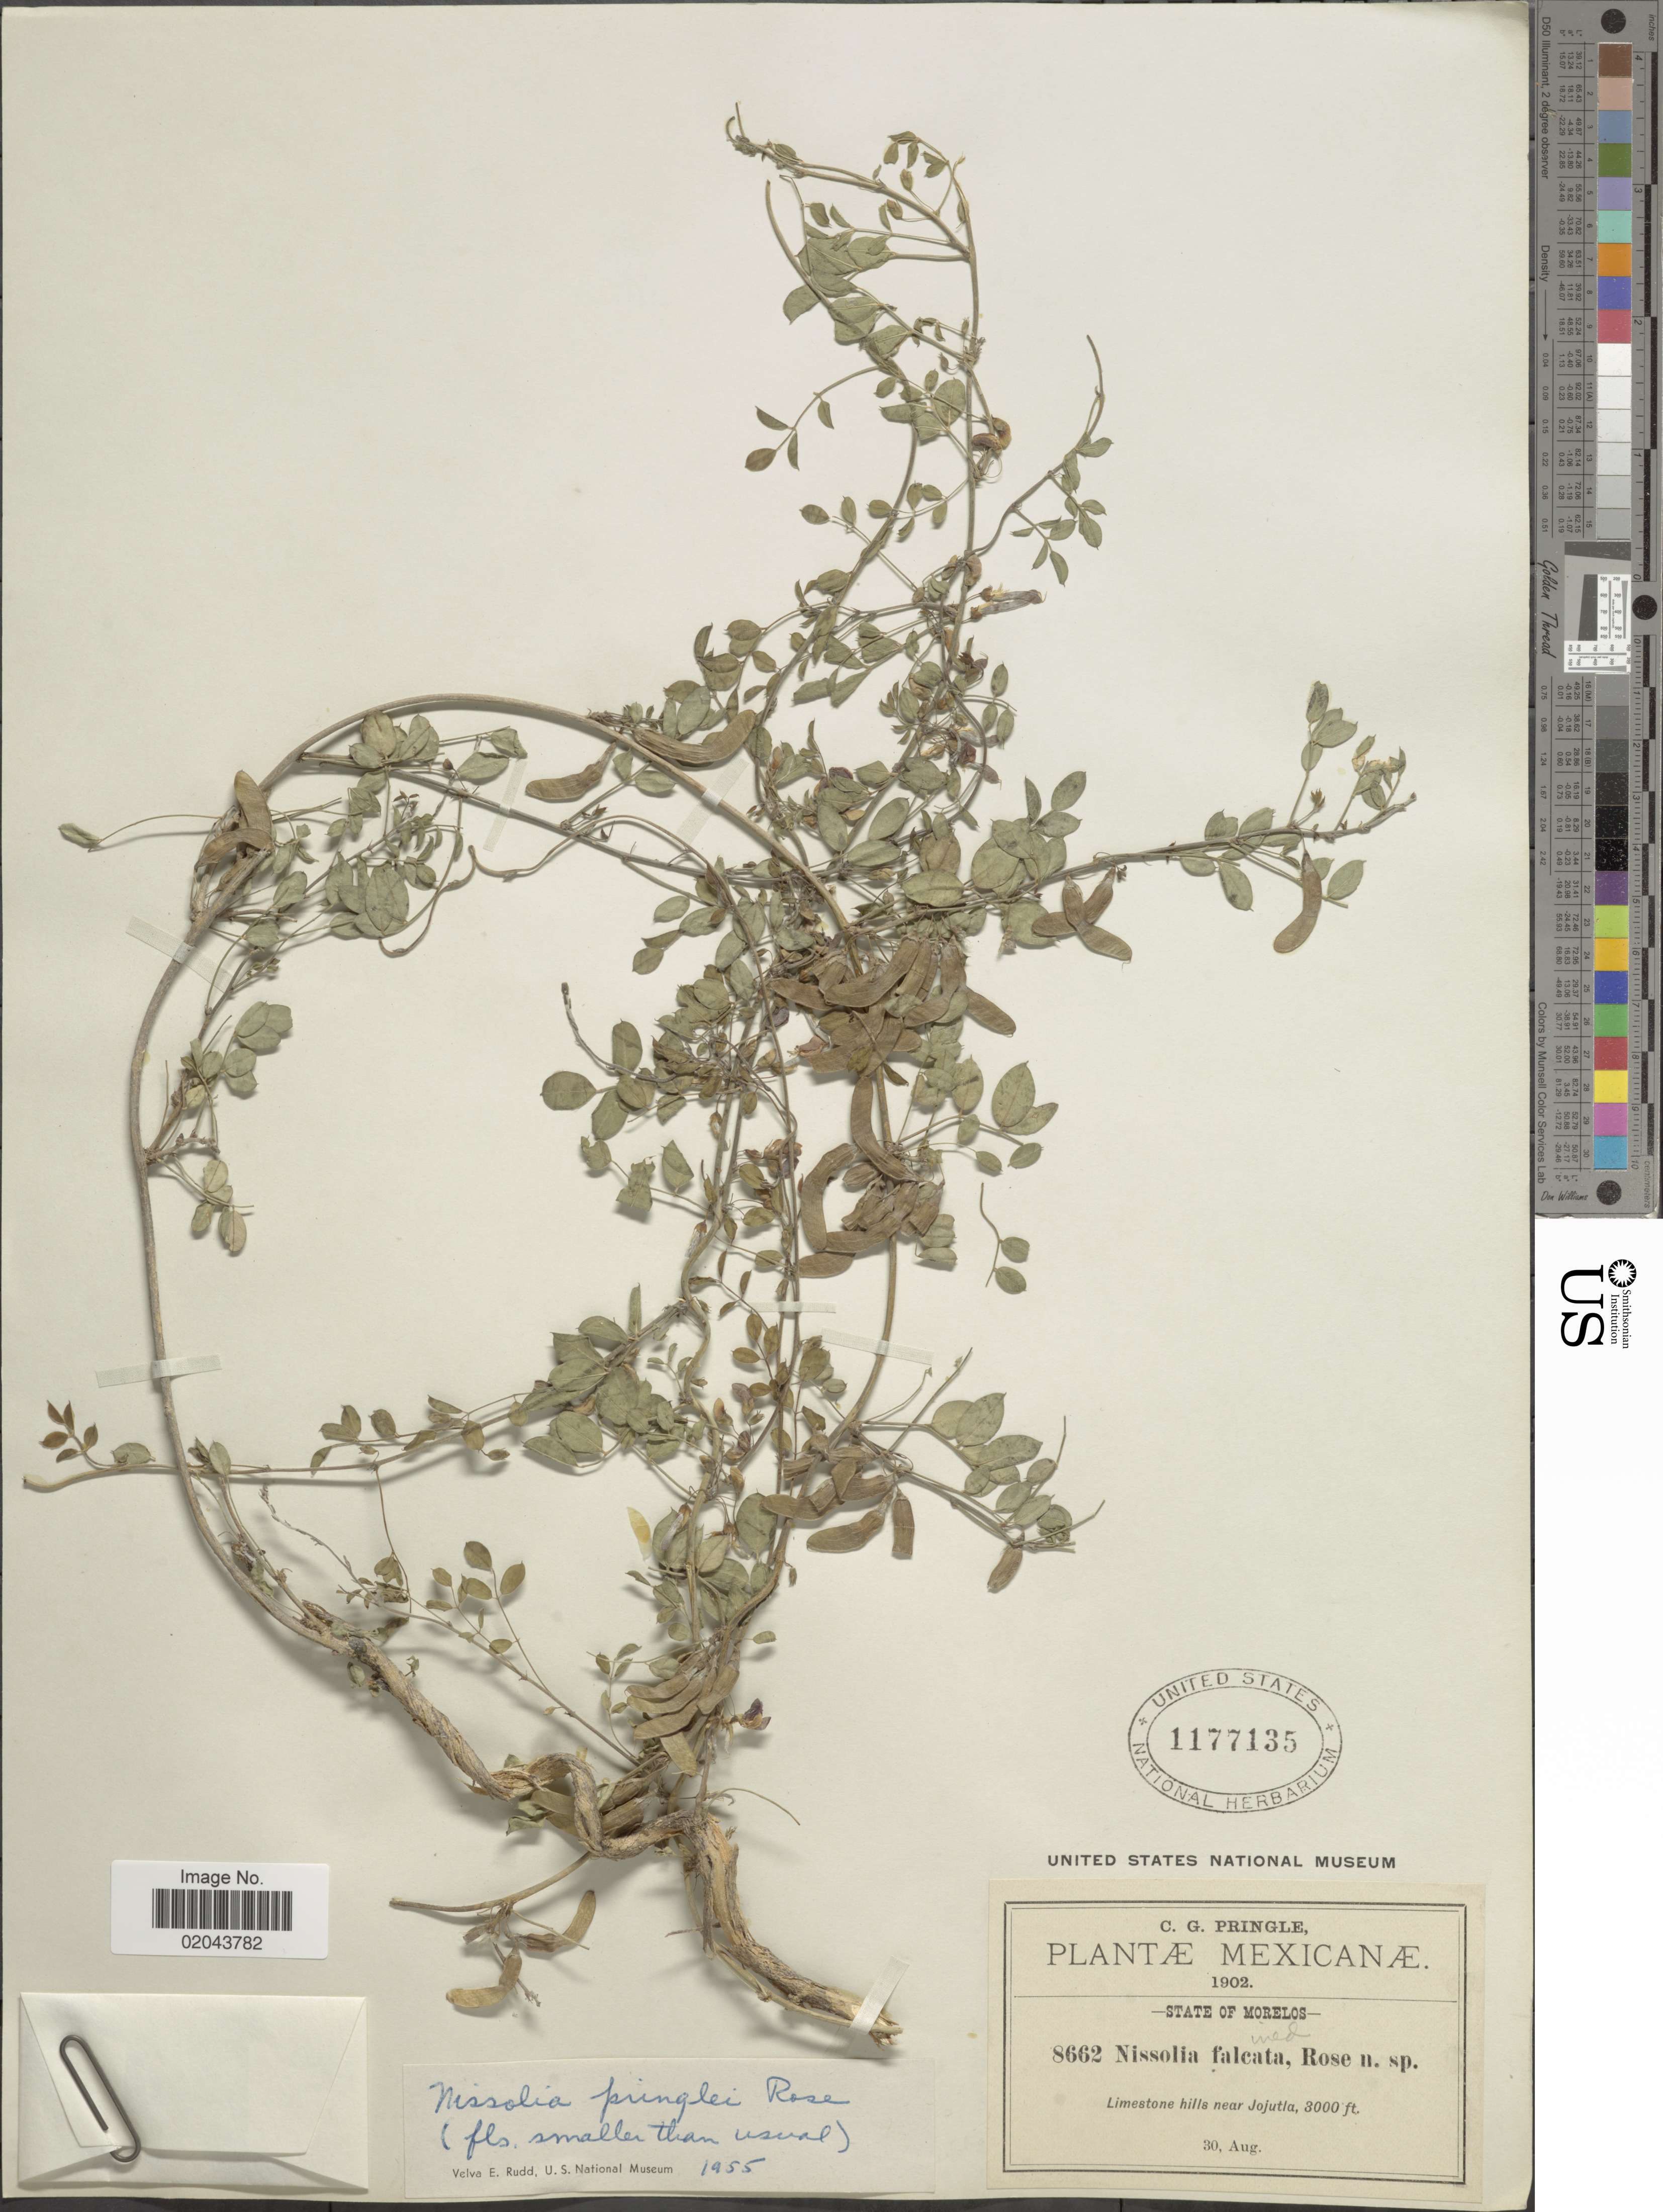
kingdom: Plantae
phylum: Tracheophyta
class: Magnoliopsida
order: Fabales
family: Fabaceae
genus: Nissolia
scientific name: Nissolia pringlei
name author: Rose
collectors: C. G. Pringle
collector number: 8662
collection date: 1902-08-30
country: Mexico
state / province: Morelos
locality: Limestone hills near Jojutla.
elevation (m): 914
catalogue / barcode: US 1177135